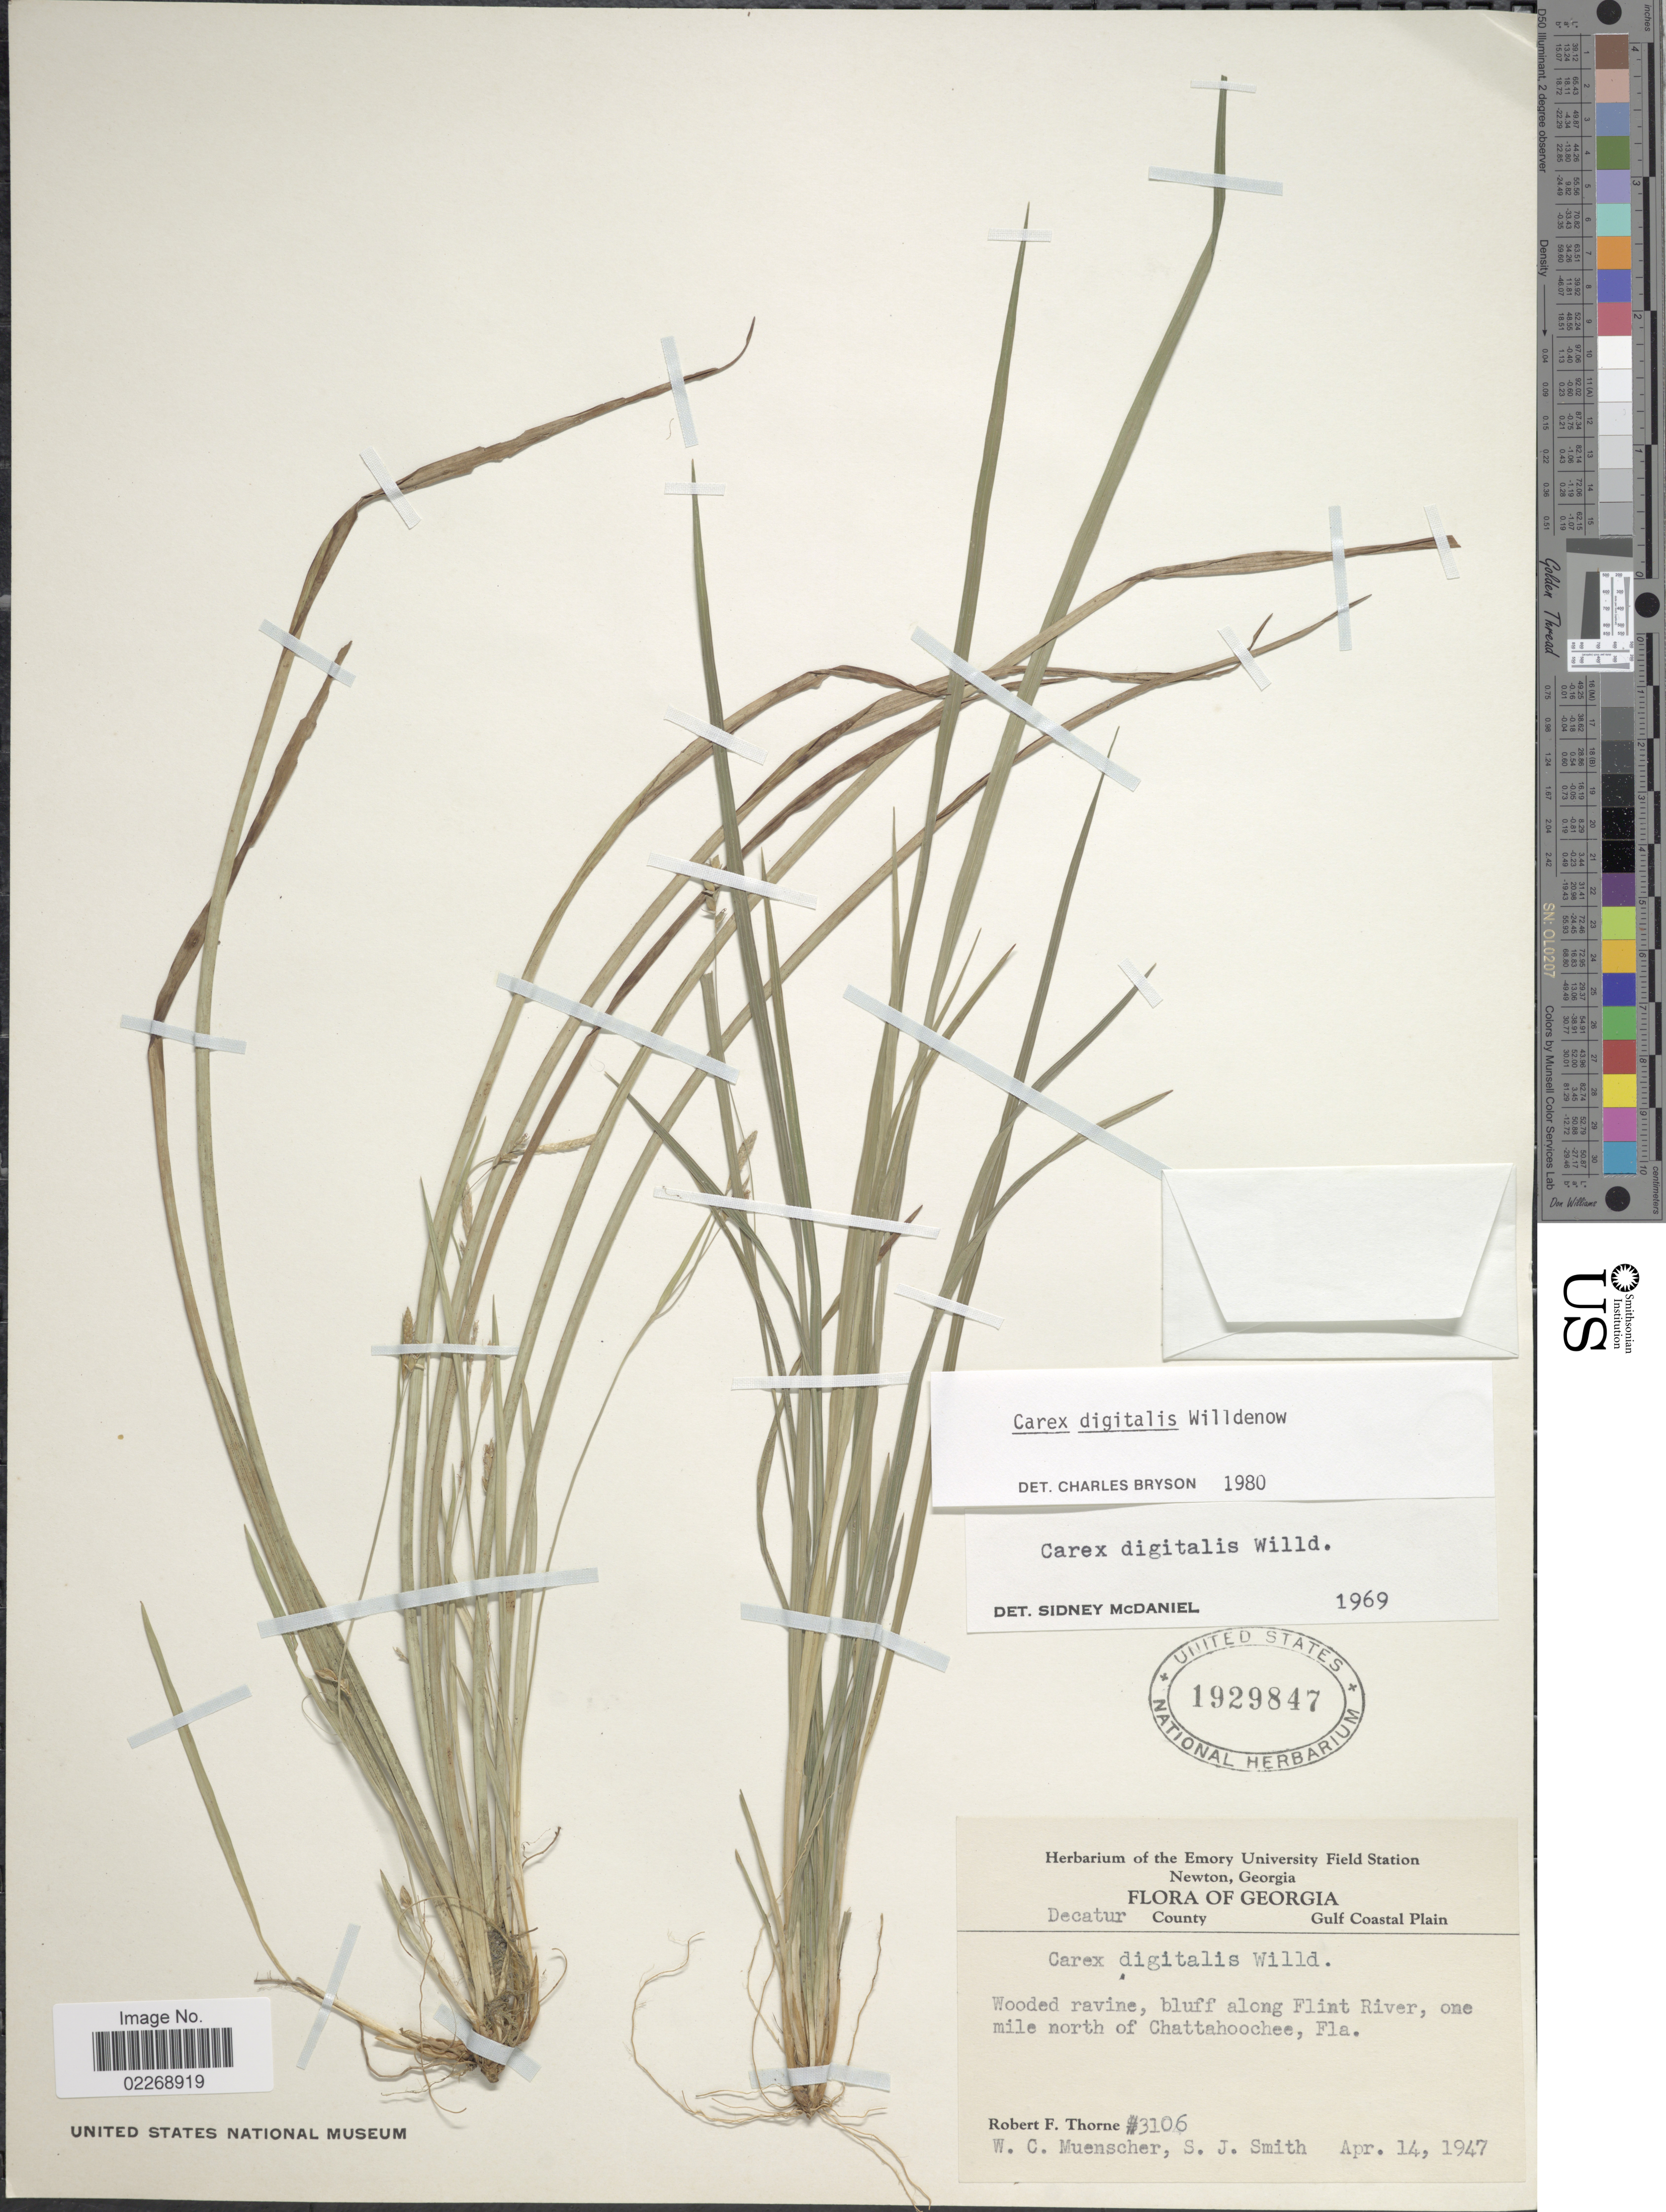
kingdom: Plantae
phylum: Tracheophyta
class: Liliopsida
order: Poales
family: Cyperaceae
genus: Carex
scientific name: Carex digitalis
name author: Willd.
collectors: R. F. Thorne, W. Muenscher & S. Smith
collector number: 3106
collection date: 1947-04-14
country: United States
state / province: Georgia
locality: Deactur County, Gulf Coastal Plain, Wooded ravine, bluff along Flint River, one mile north of Chattahoochee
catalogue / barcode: US 1929847